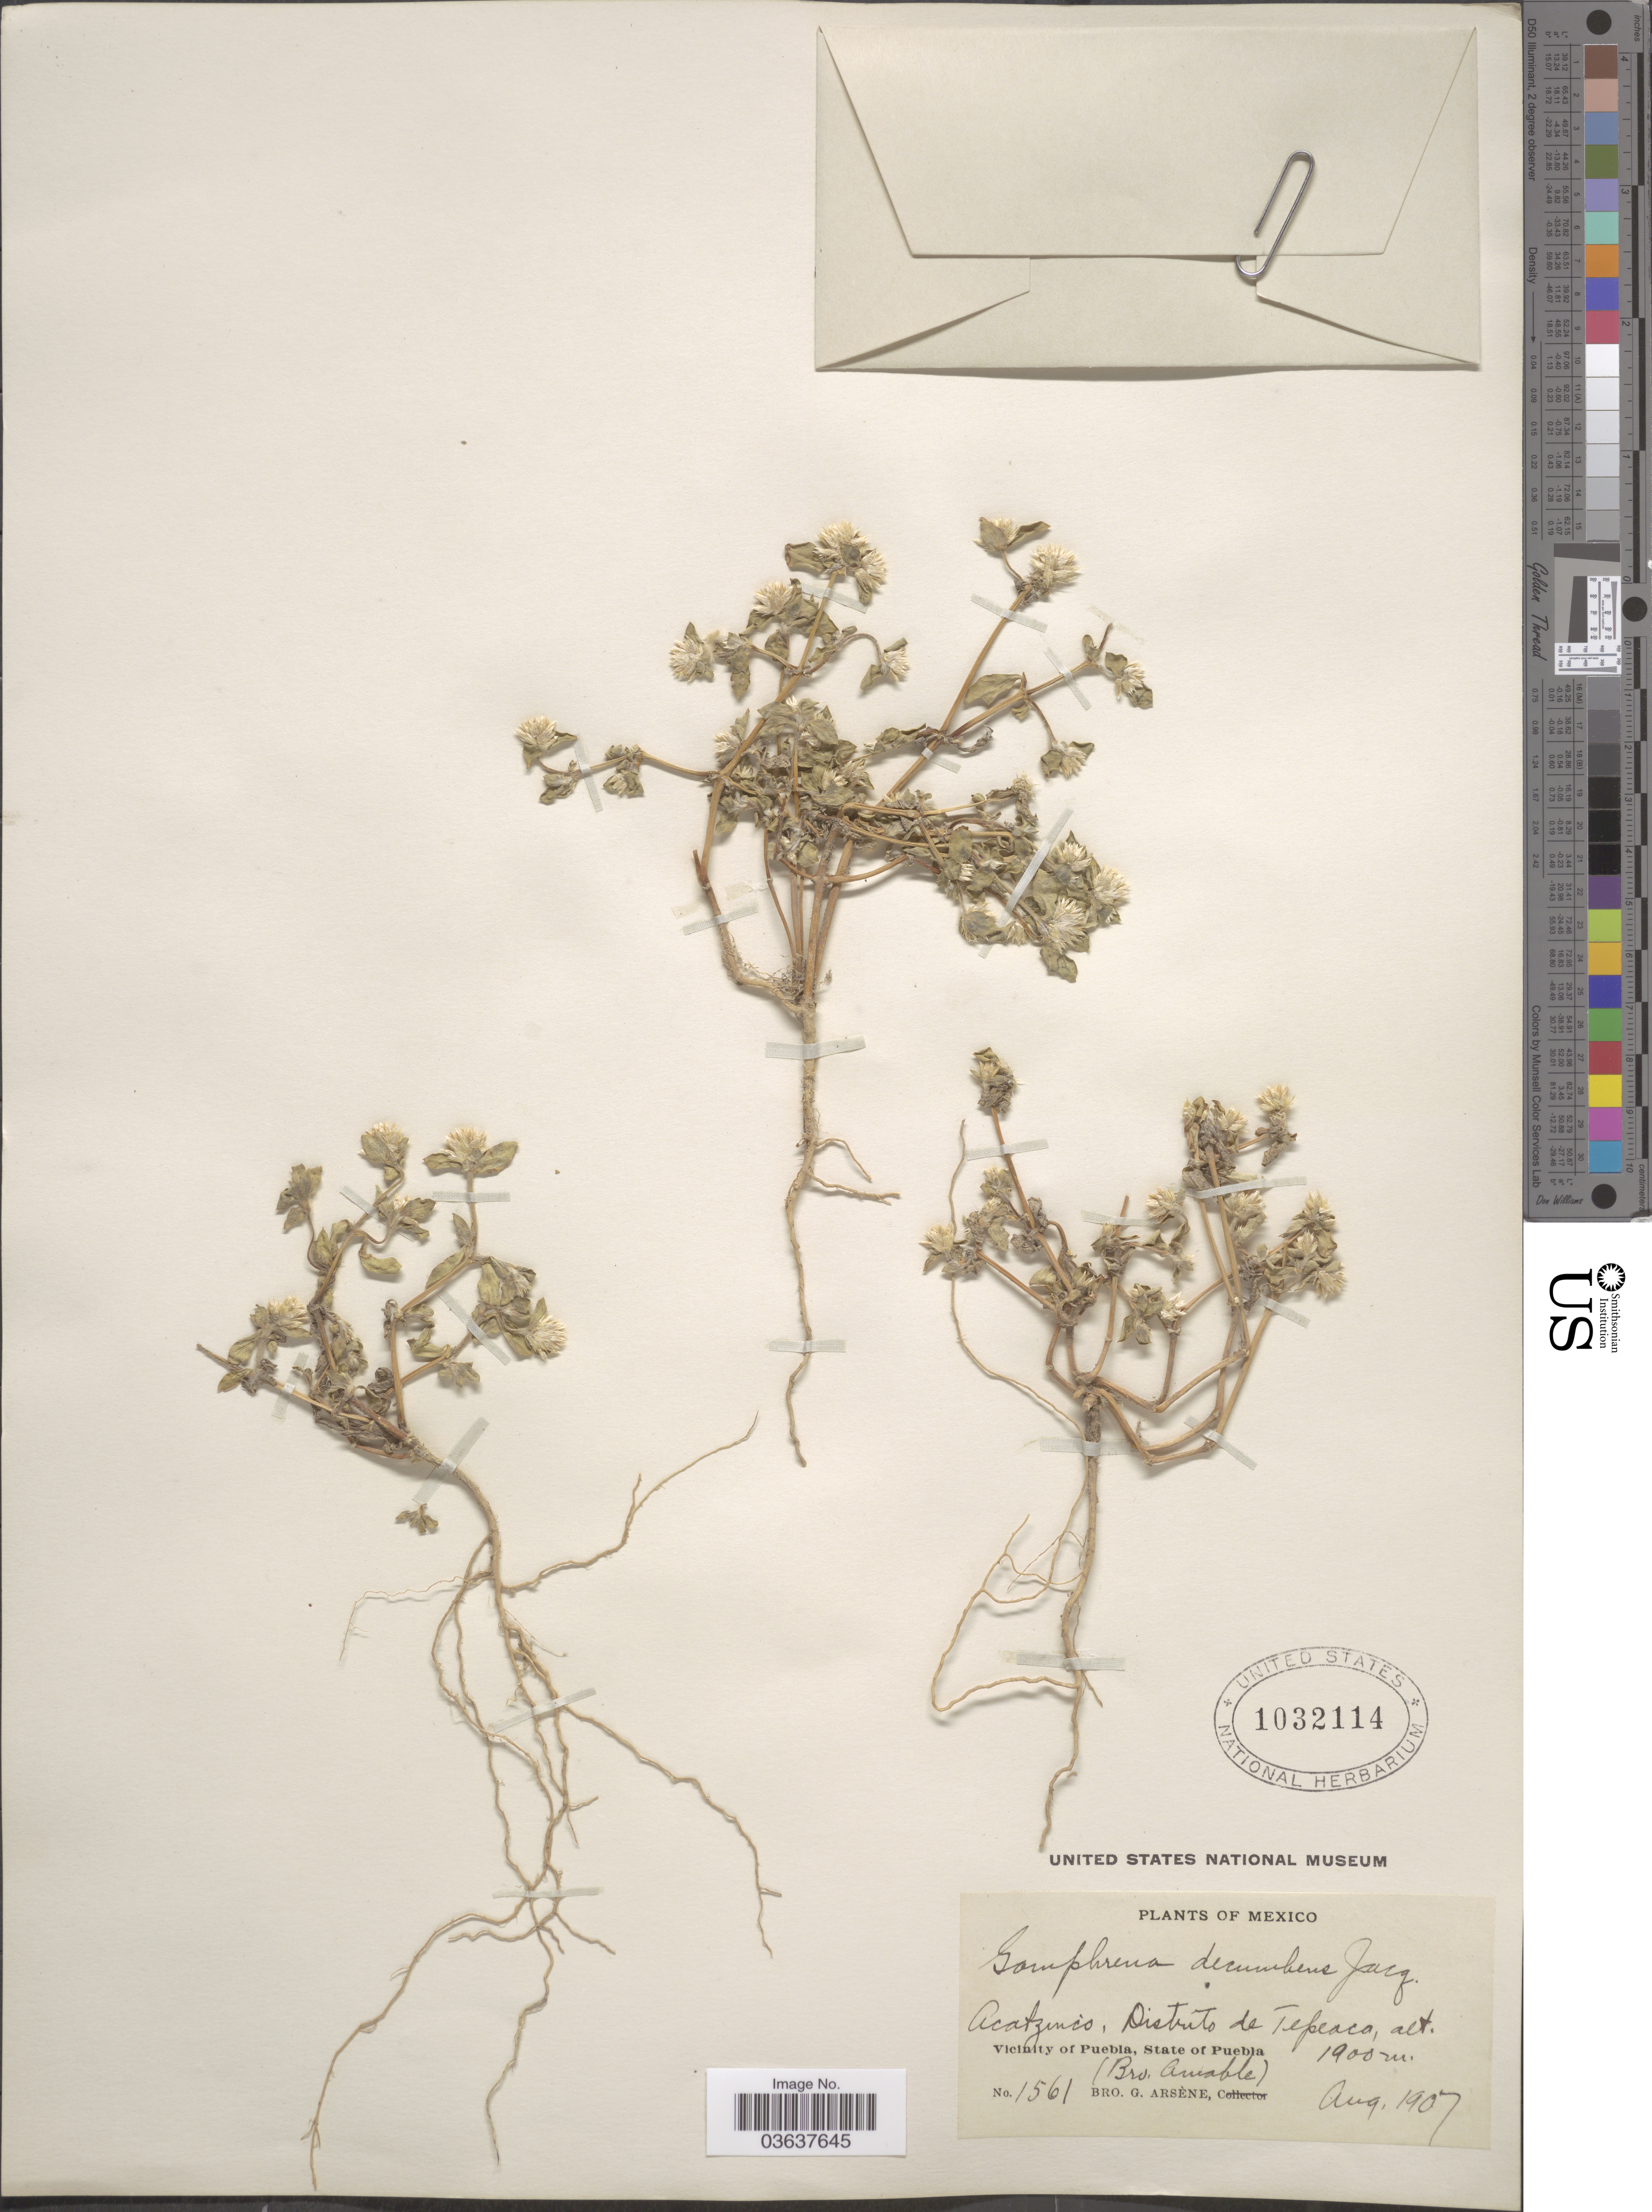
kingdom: Plantae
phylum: Tracheophyta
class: Magnoliopsida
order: Caryophyllales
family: Amaranthaceae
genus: Gomphrena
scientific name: Gomphrena decumbens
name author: Jacq.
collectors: Bro. G. Arsène & B. Amable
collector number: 1561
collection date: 1907-08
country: Mexico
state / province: Puebla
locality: Acatzinco, Distrito de Tepeaca, Vicinity of Puebla.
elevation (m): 1900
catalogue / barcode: US 1032114